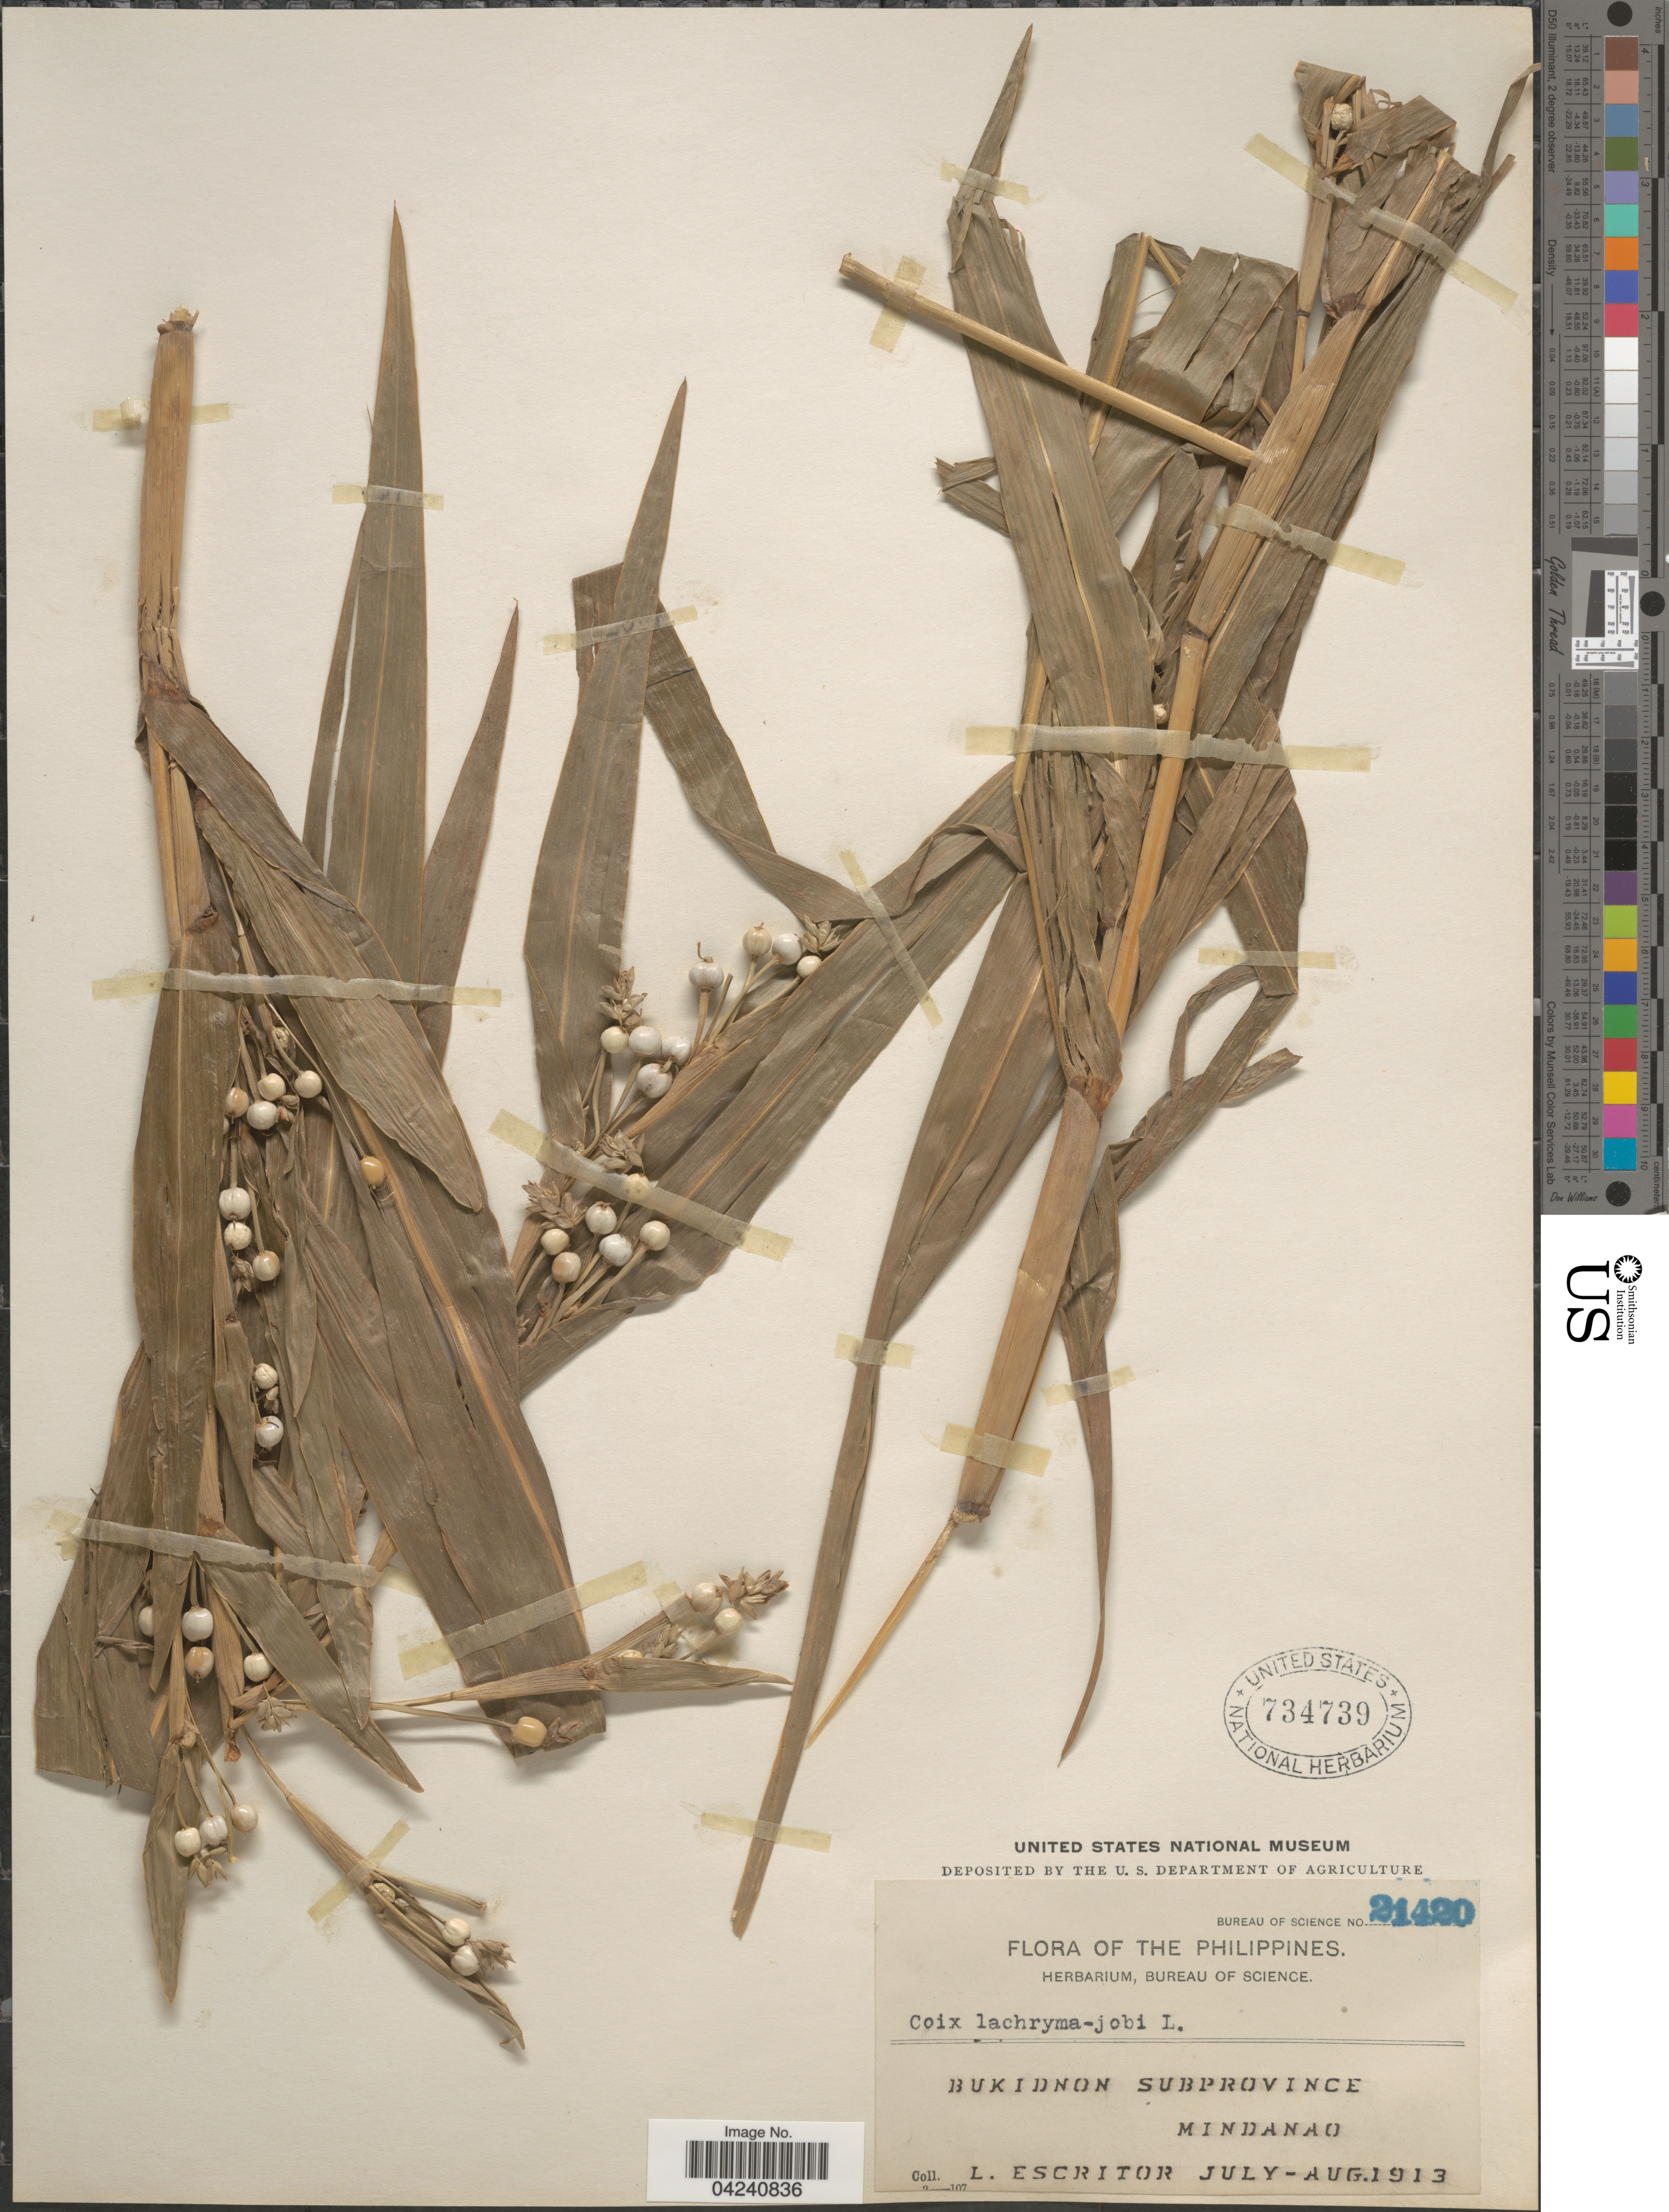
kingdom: Plantae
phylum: Tracheophyta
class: Liliopsida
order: Poales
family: Poaceae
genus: Coix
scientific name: Coix lacryma-jobi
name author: L.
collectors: L. Escritor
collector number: Bureau of Science 21420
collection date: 1913-07/1913-08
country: Philippines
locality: Bukidnon Province. Mindanao.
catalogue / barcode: US 734739